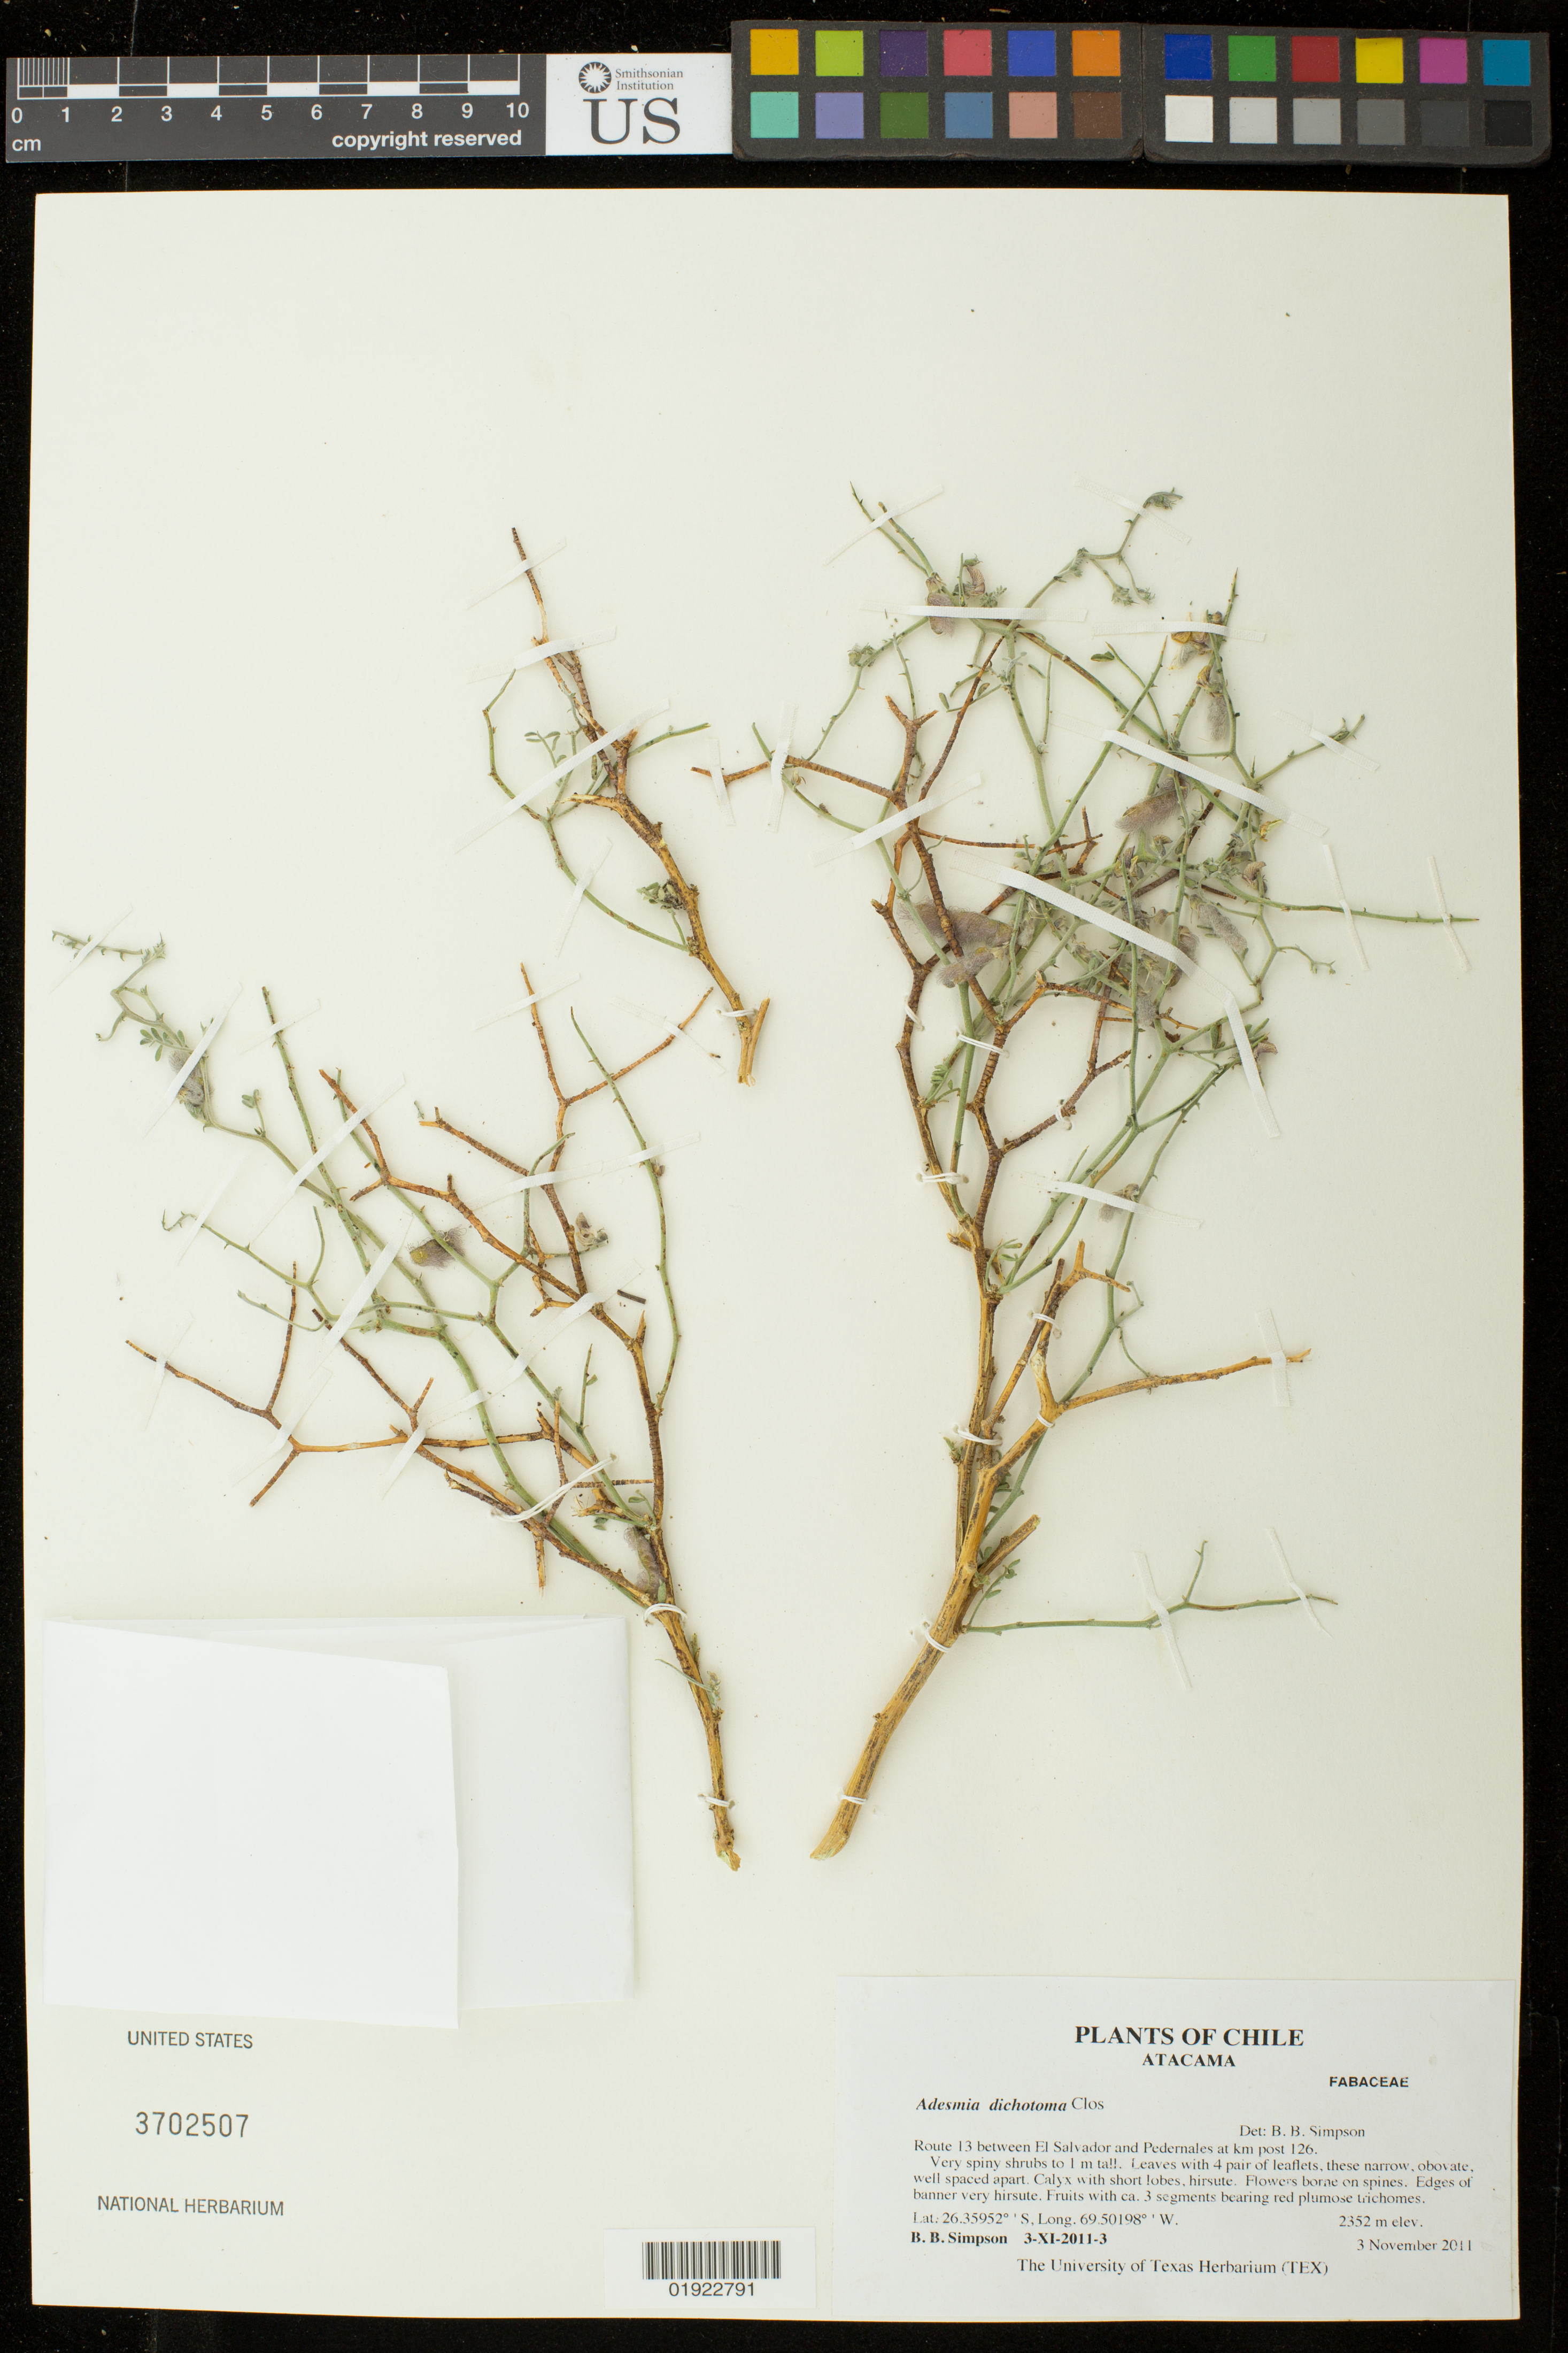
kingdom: Plantae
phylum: Tracheophyta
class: Magnoliopsida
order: Fabales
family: Fabaceae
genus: Adesmia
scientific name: Adesmia dichotoma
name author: Clos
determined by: Simpson, B. B.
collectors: B. Simpson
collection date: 2011-11-03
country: Chile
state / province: Atacama (III)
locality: Route 13 between El Salvador and Pedernales at km post 126.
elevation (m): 2352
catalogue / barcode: US 3702507